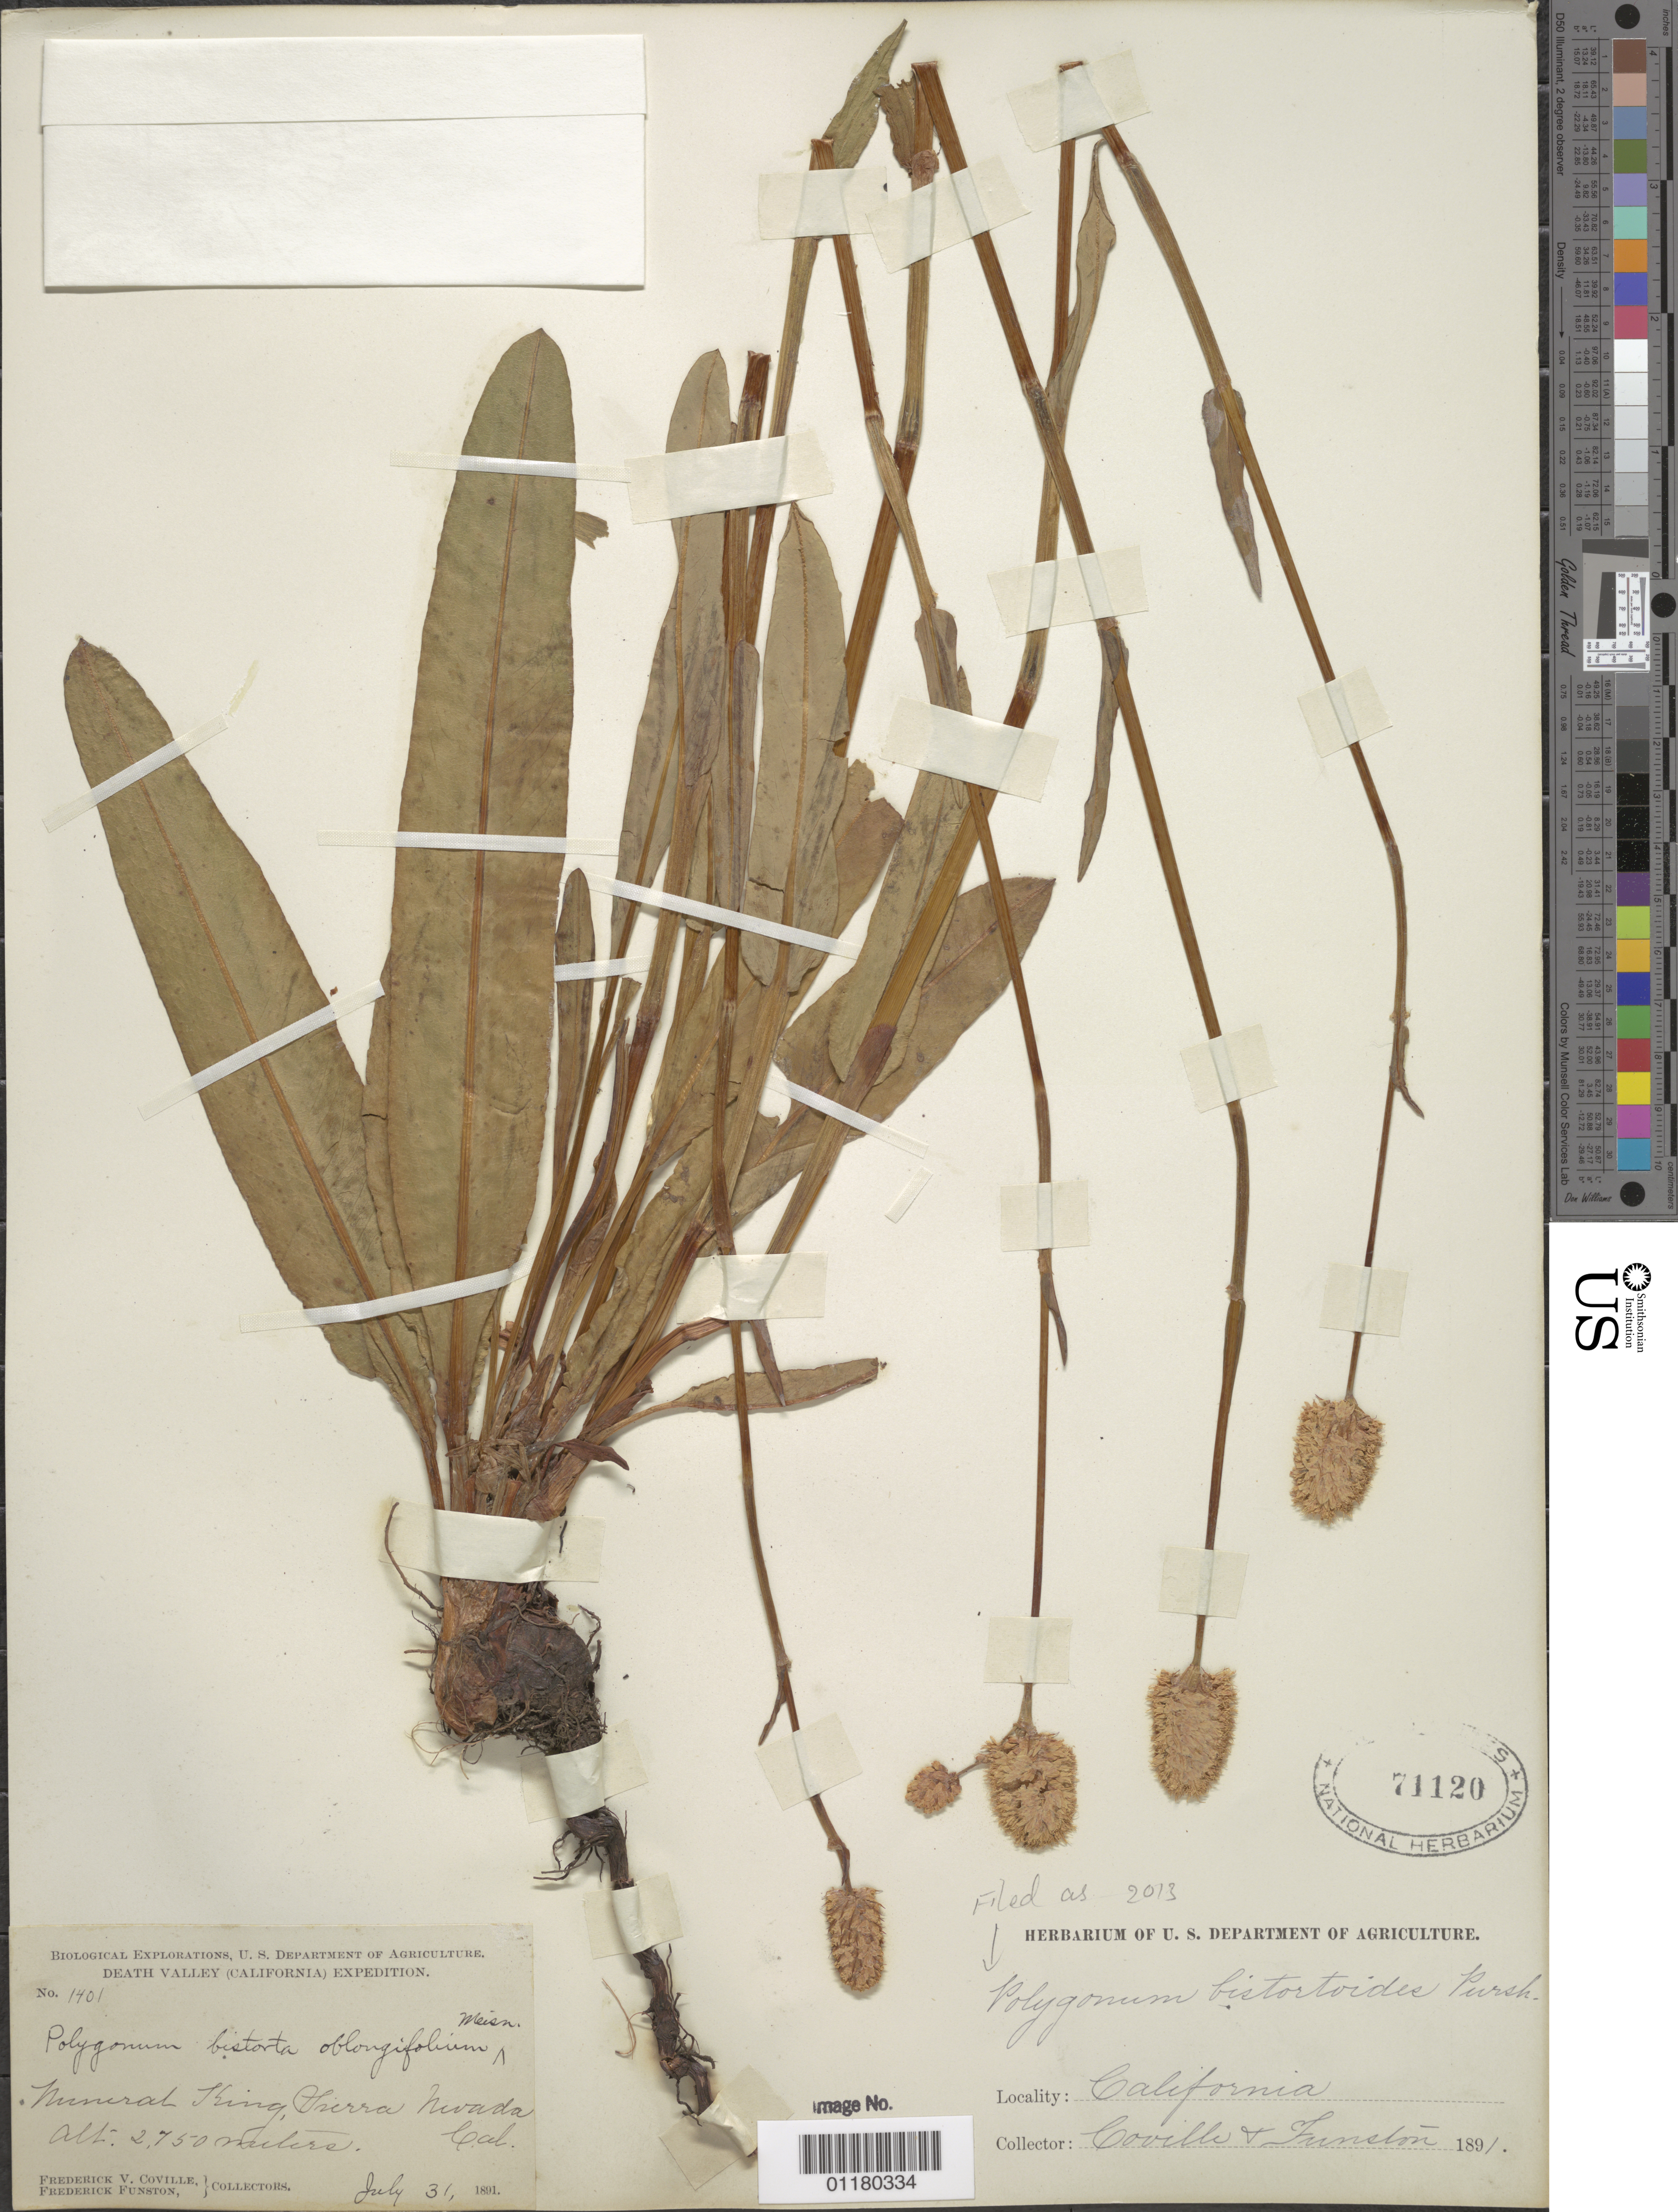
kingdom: Plantae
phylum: Tracheophyta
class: Magnoliopsida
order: Caryophyllales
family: Polygonaceae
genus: Bistorta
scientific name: Bistorta bistortoides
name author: (Pursh) Small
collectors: F. V. Coville & F. Funston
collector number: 1401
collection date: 1891-07-31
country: United States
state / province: California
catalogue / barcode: US 71120